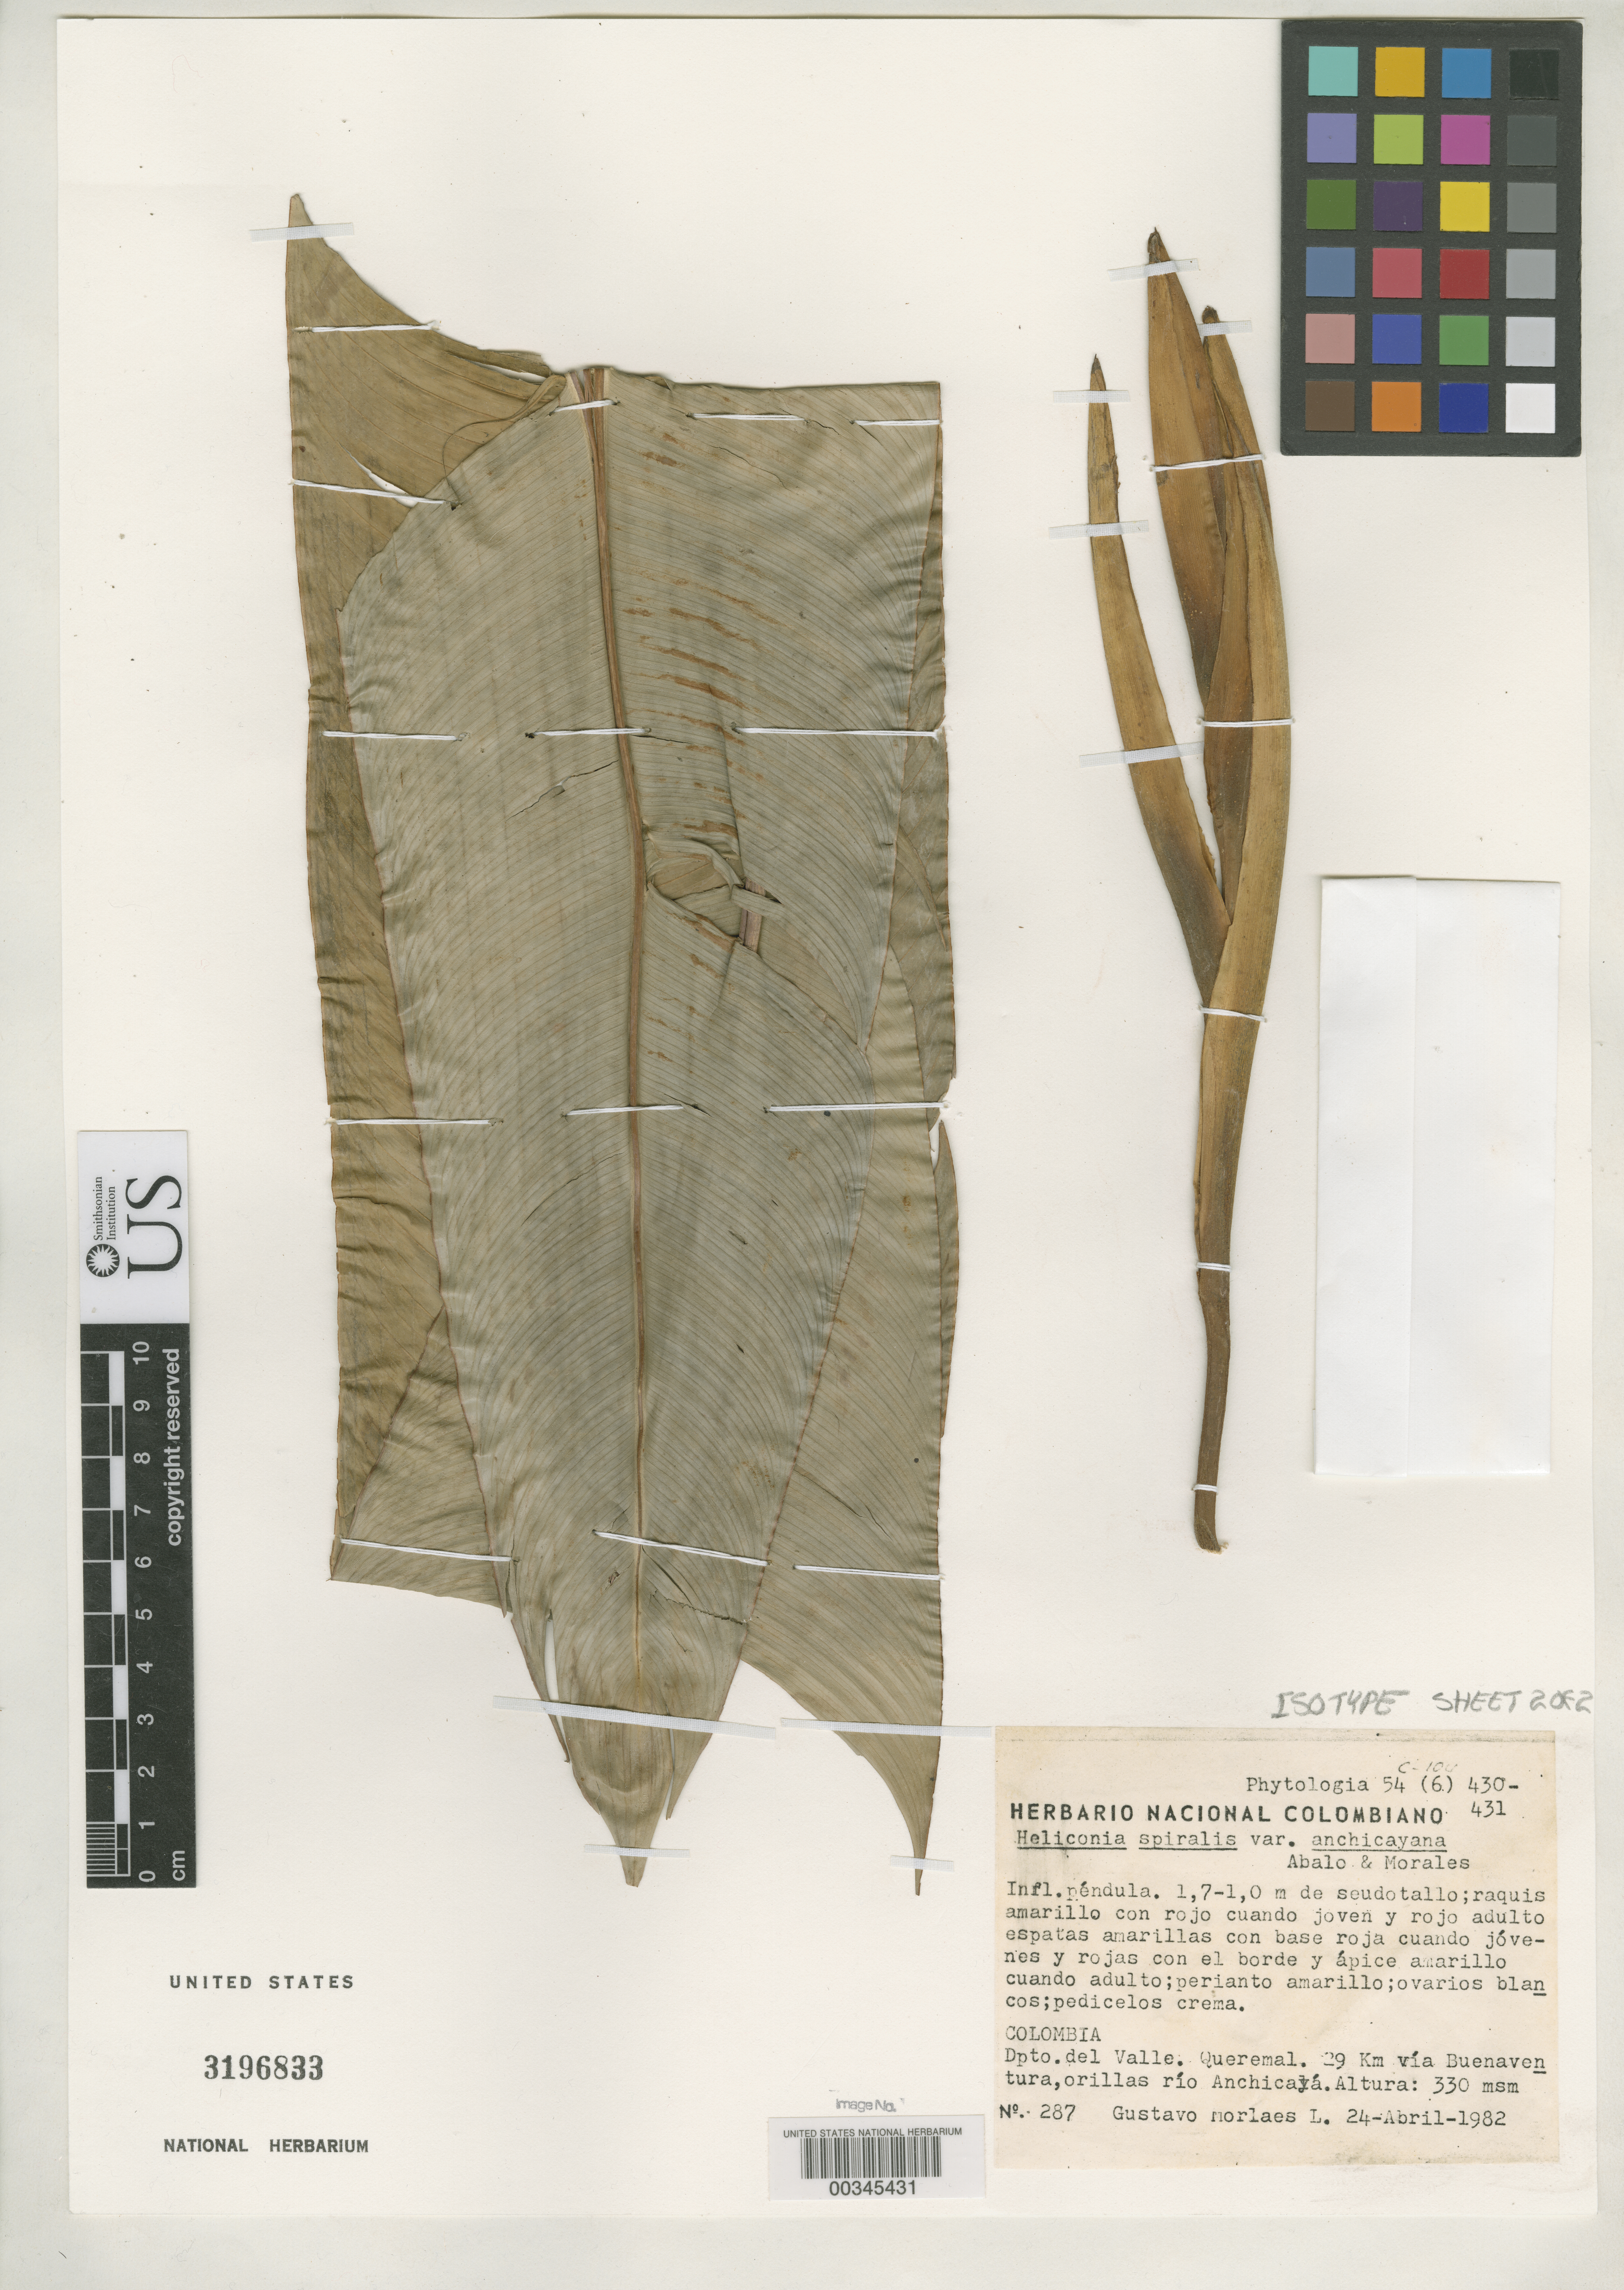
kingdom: Plantae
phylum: Tracheophyta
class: Liliopsida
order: Zingiberales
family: Heliconiaceae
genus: Heliconia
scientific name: Heliconia spiralis var. anchicayana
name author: Abalo & G. Morales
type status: Isotype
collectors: G. Morales L.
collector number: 287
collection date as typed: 24 Apr 1982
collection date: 1982-04-24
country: Colombia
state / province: Valle del Cauca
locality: Queremal, 29 km via Buena Ventura, Orilas Rio Anchicaya.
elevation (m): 330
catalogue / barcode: US 3196833